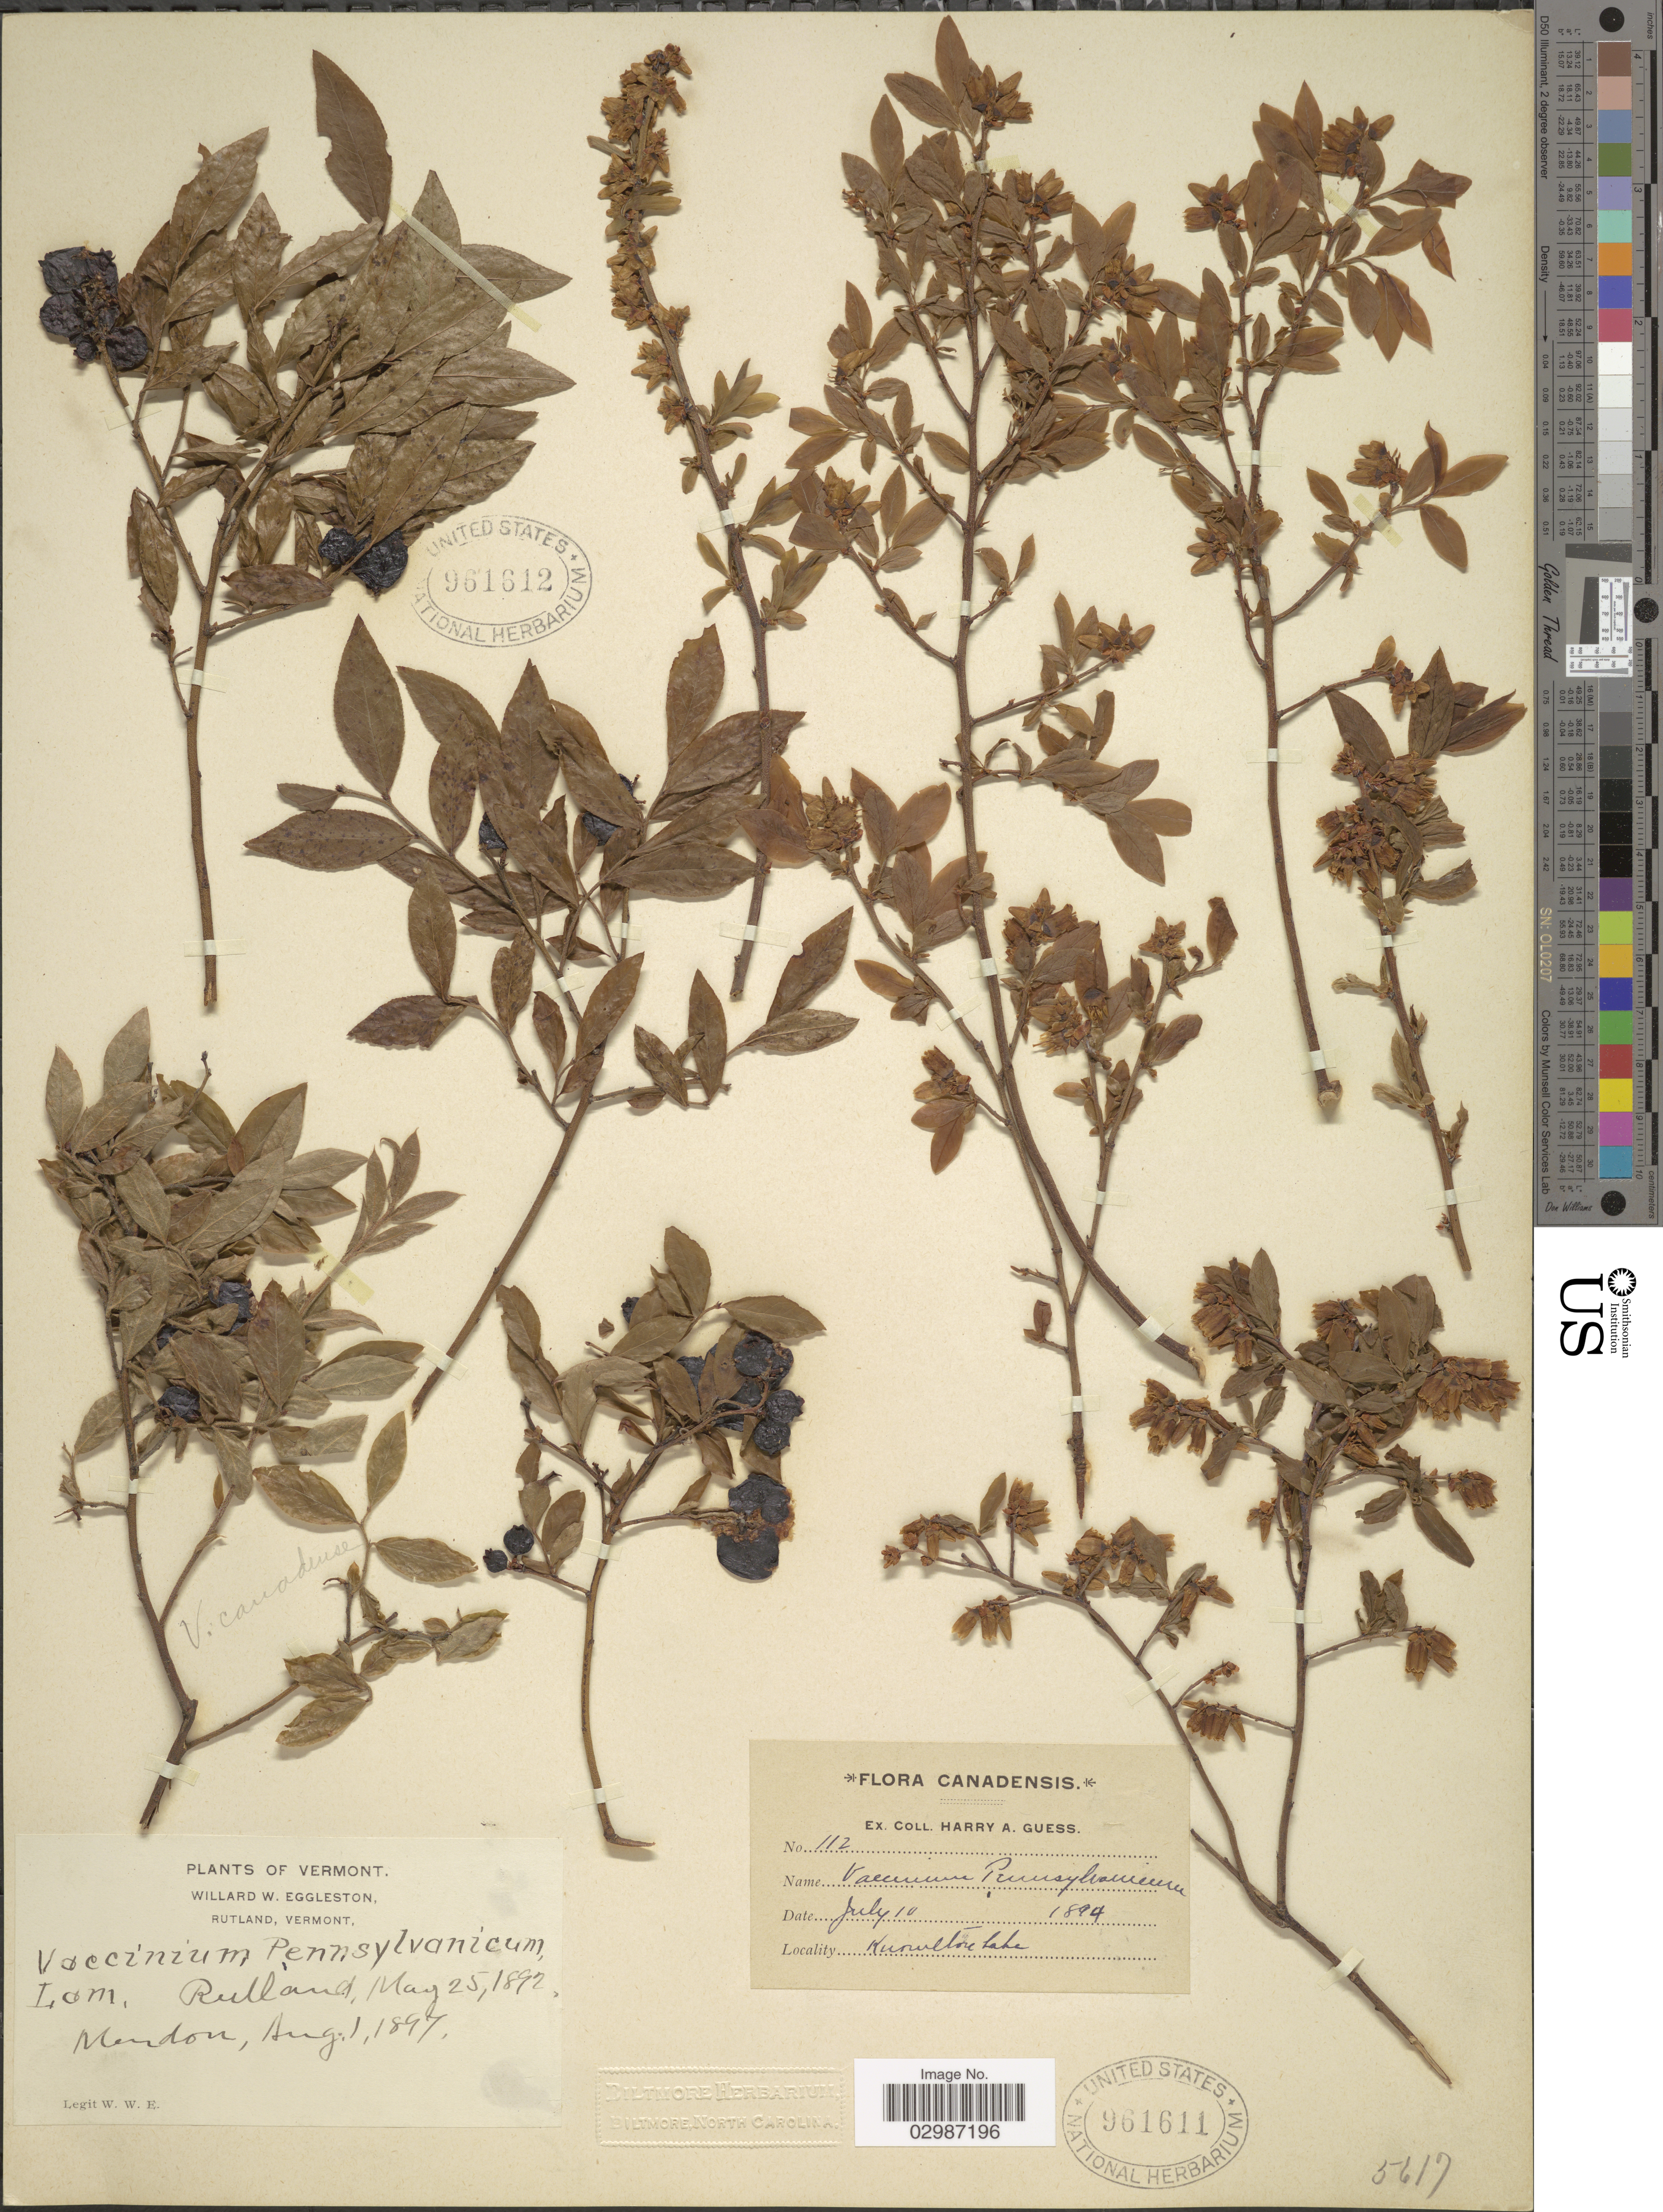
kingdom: Plantae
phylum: Tracheophyta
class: Magnoliopsida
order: Ericales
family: Ericaceae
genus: Vaccinium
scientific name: Vaccinium angustifolium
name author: Aiton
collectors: H. Guess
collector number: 112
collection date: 1894-07-10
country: Canada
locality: Kunweltore [interpreted] Lake.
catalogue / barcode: US 961611